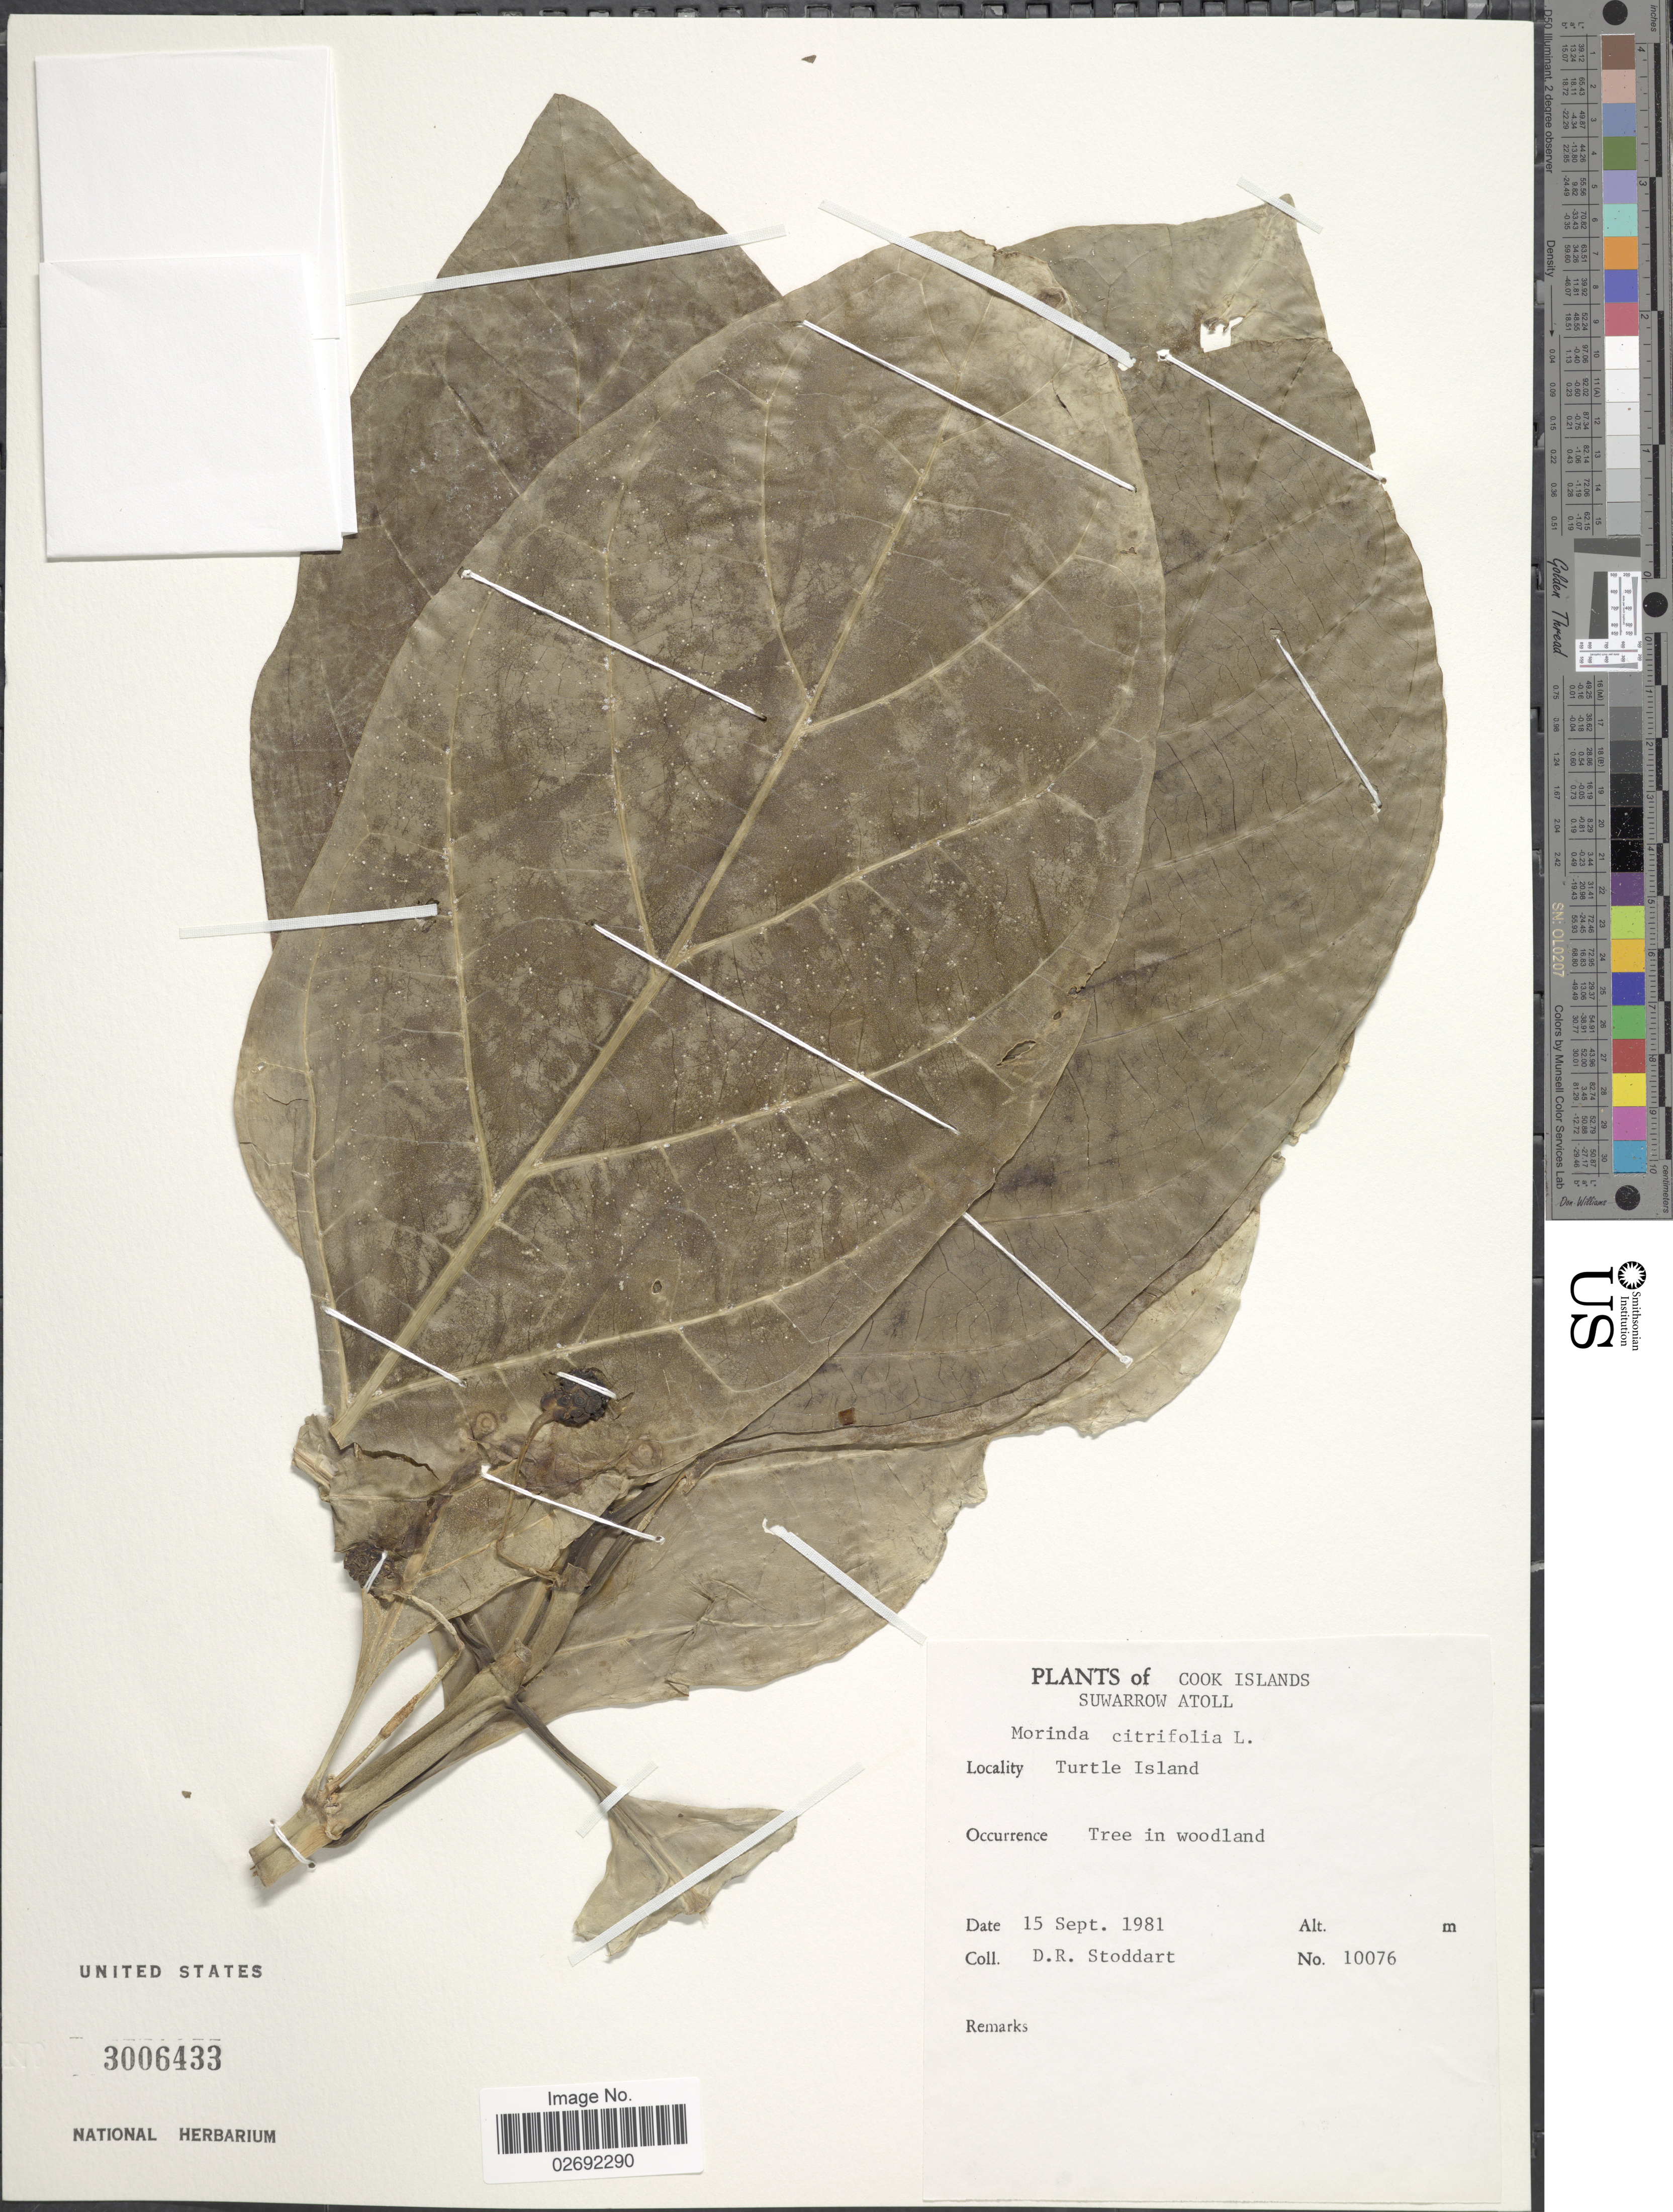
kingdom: Plantae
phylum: Tracheophyta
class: Magnoliopsida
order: Gentianales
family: Rubiaceae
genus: Morinda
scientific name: Morinda citrifolia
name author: L.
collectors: D. R. Stoddart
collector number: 10076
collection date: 1981-09-15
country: Cook Islands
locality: Suwarrow Atoll. Turtle Island.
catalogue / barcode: US 3006433